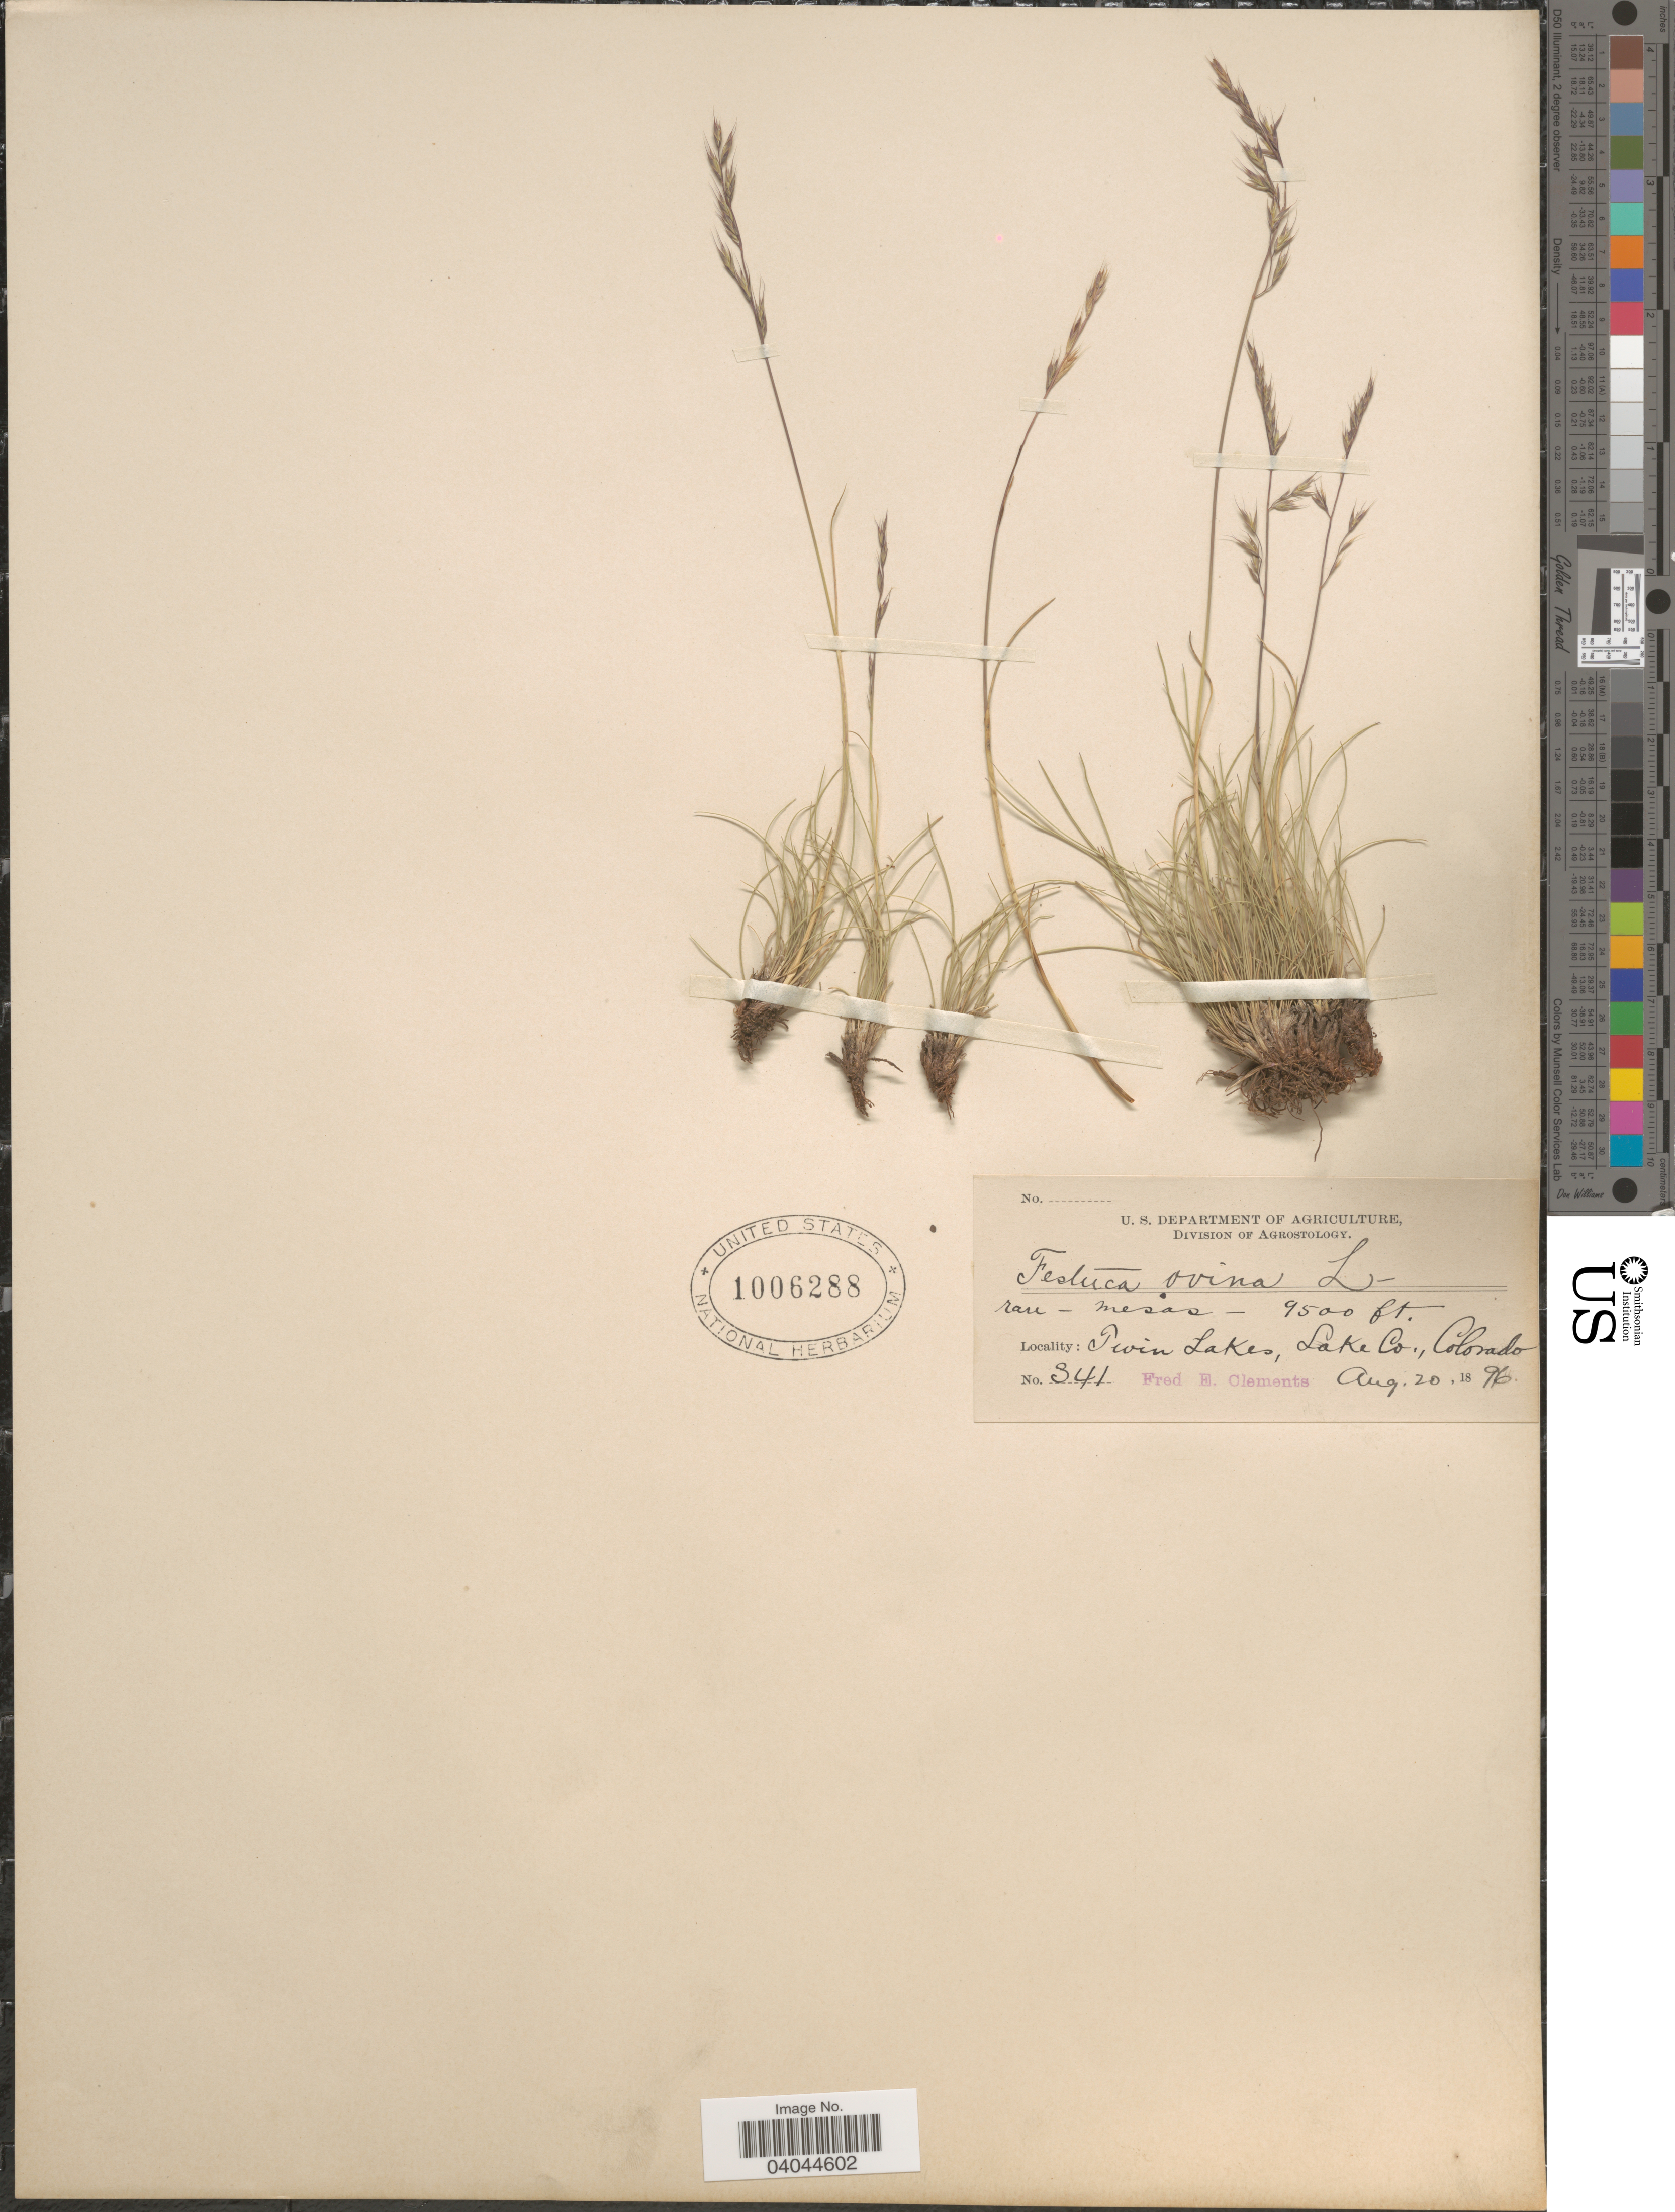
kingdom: Plantae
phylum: Tracheophyta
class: Liliopsida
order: Poales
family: Poaceae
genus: Festuca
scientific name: Festuca ovina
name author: L.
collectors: F. E. Clements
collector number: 341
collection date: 1896-08-20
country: United States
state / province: Colorado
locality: Twin Lakes, Lake Co.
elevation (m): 2896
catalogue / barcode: US 1006288